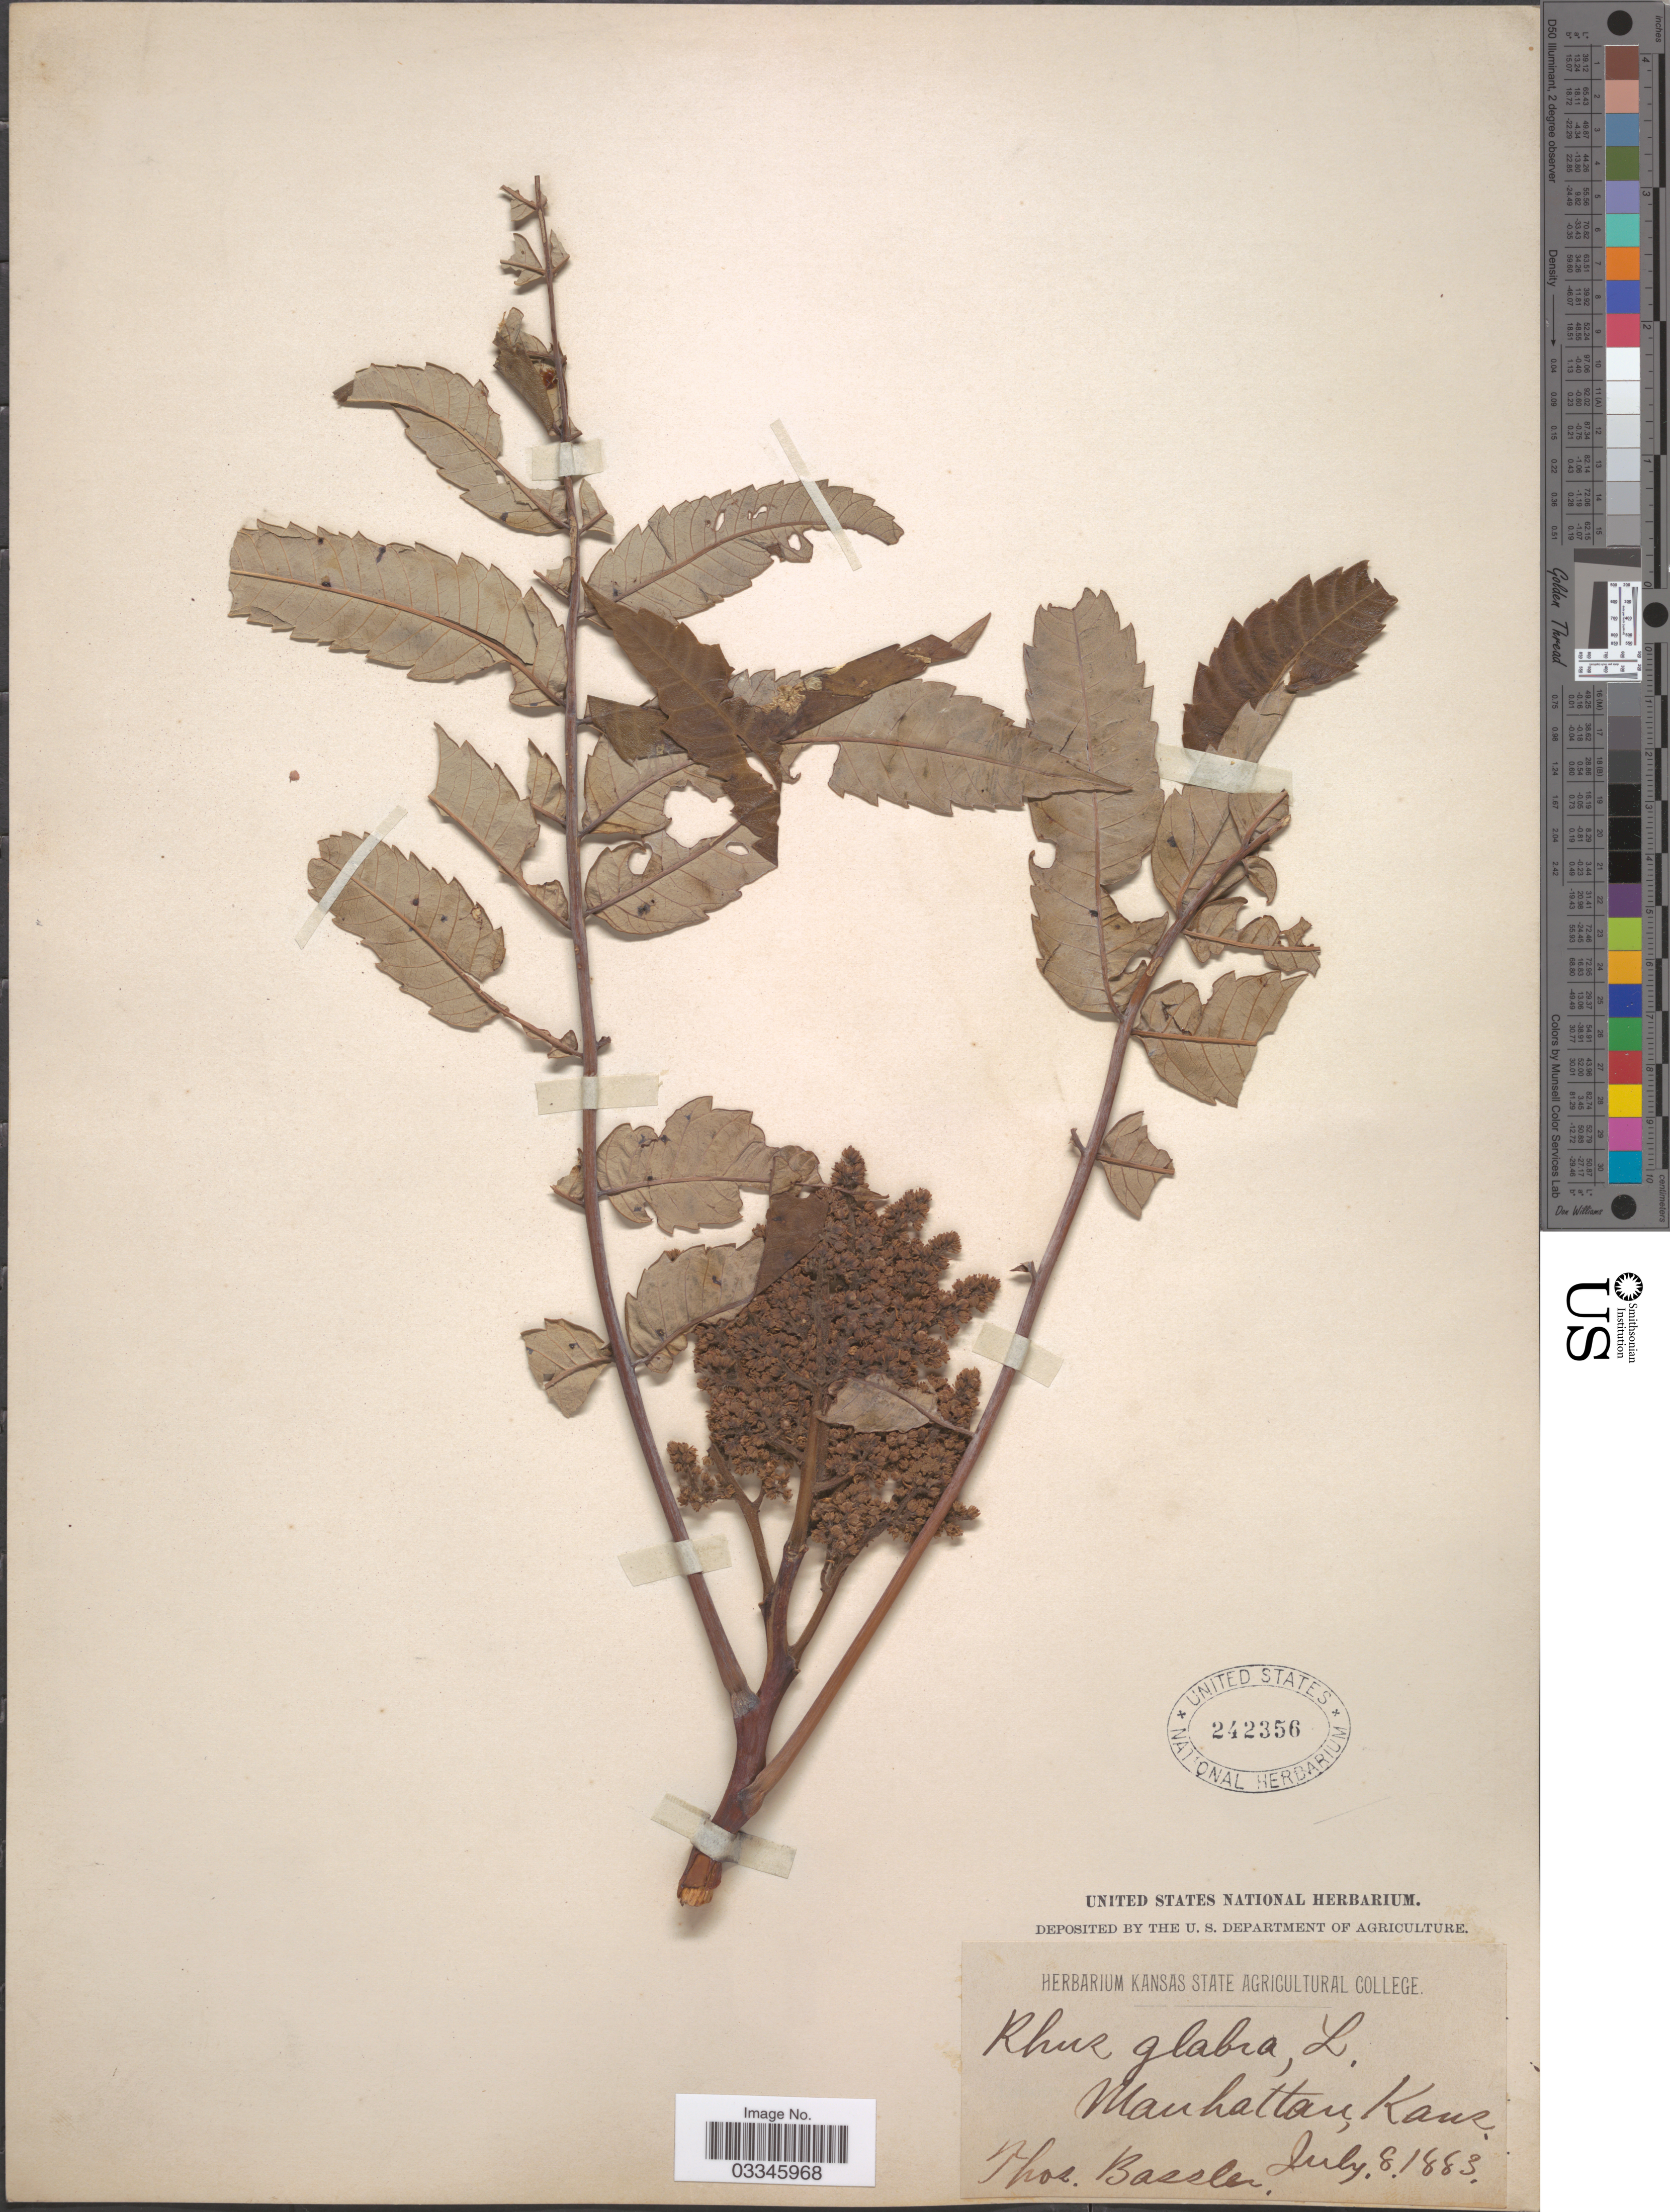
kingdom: Plantae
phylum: Tracheophyta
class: Magnoliopsida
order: Sapindales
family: Anacardiaceae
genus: Rhus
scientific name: Rhus glabra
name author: L.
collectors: T. Bassler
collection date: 1883-07-08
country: United States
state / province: Kansas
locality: Manhattan.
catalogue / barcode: US 242356